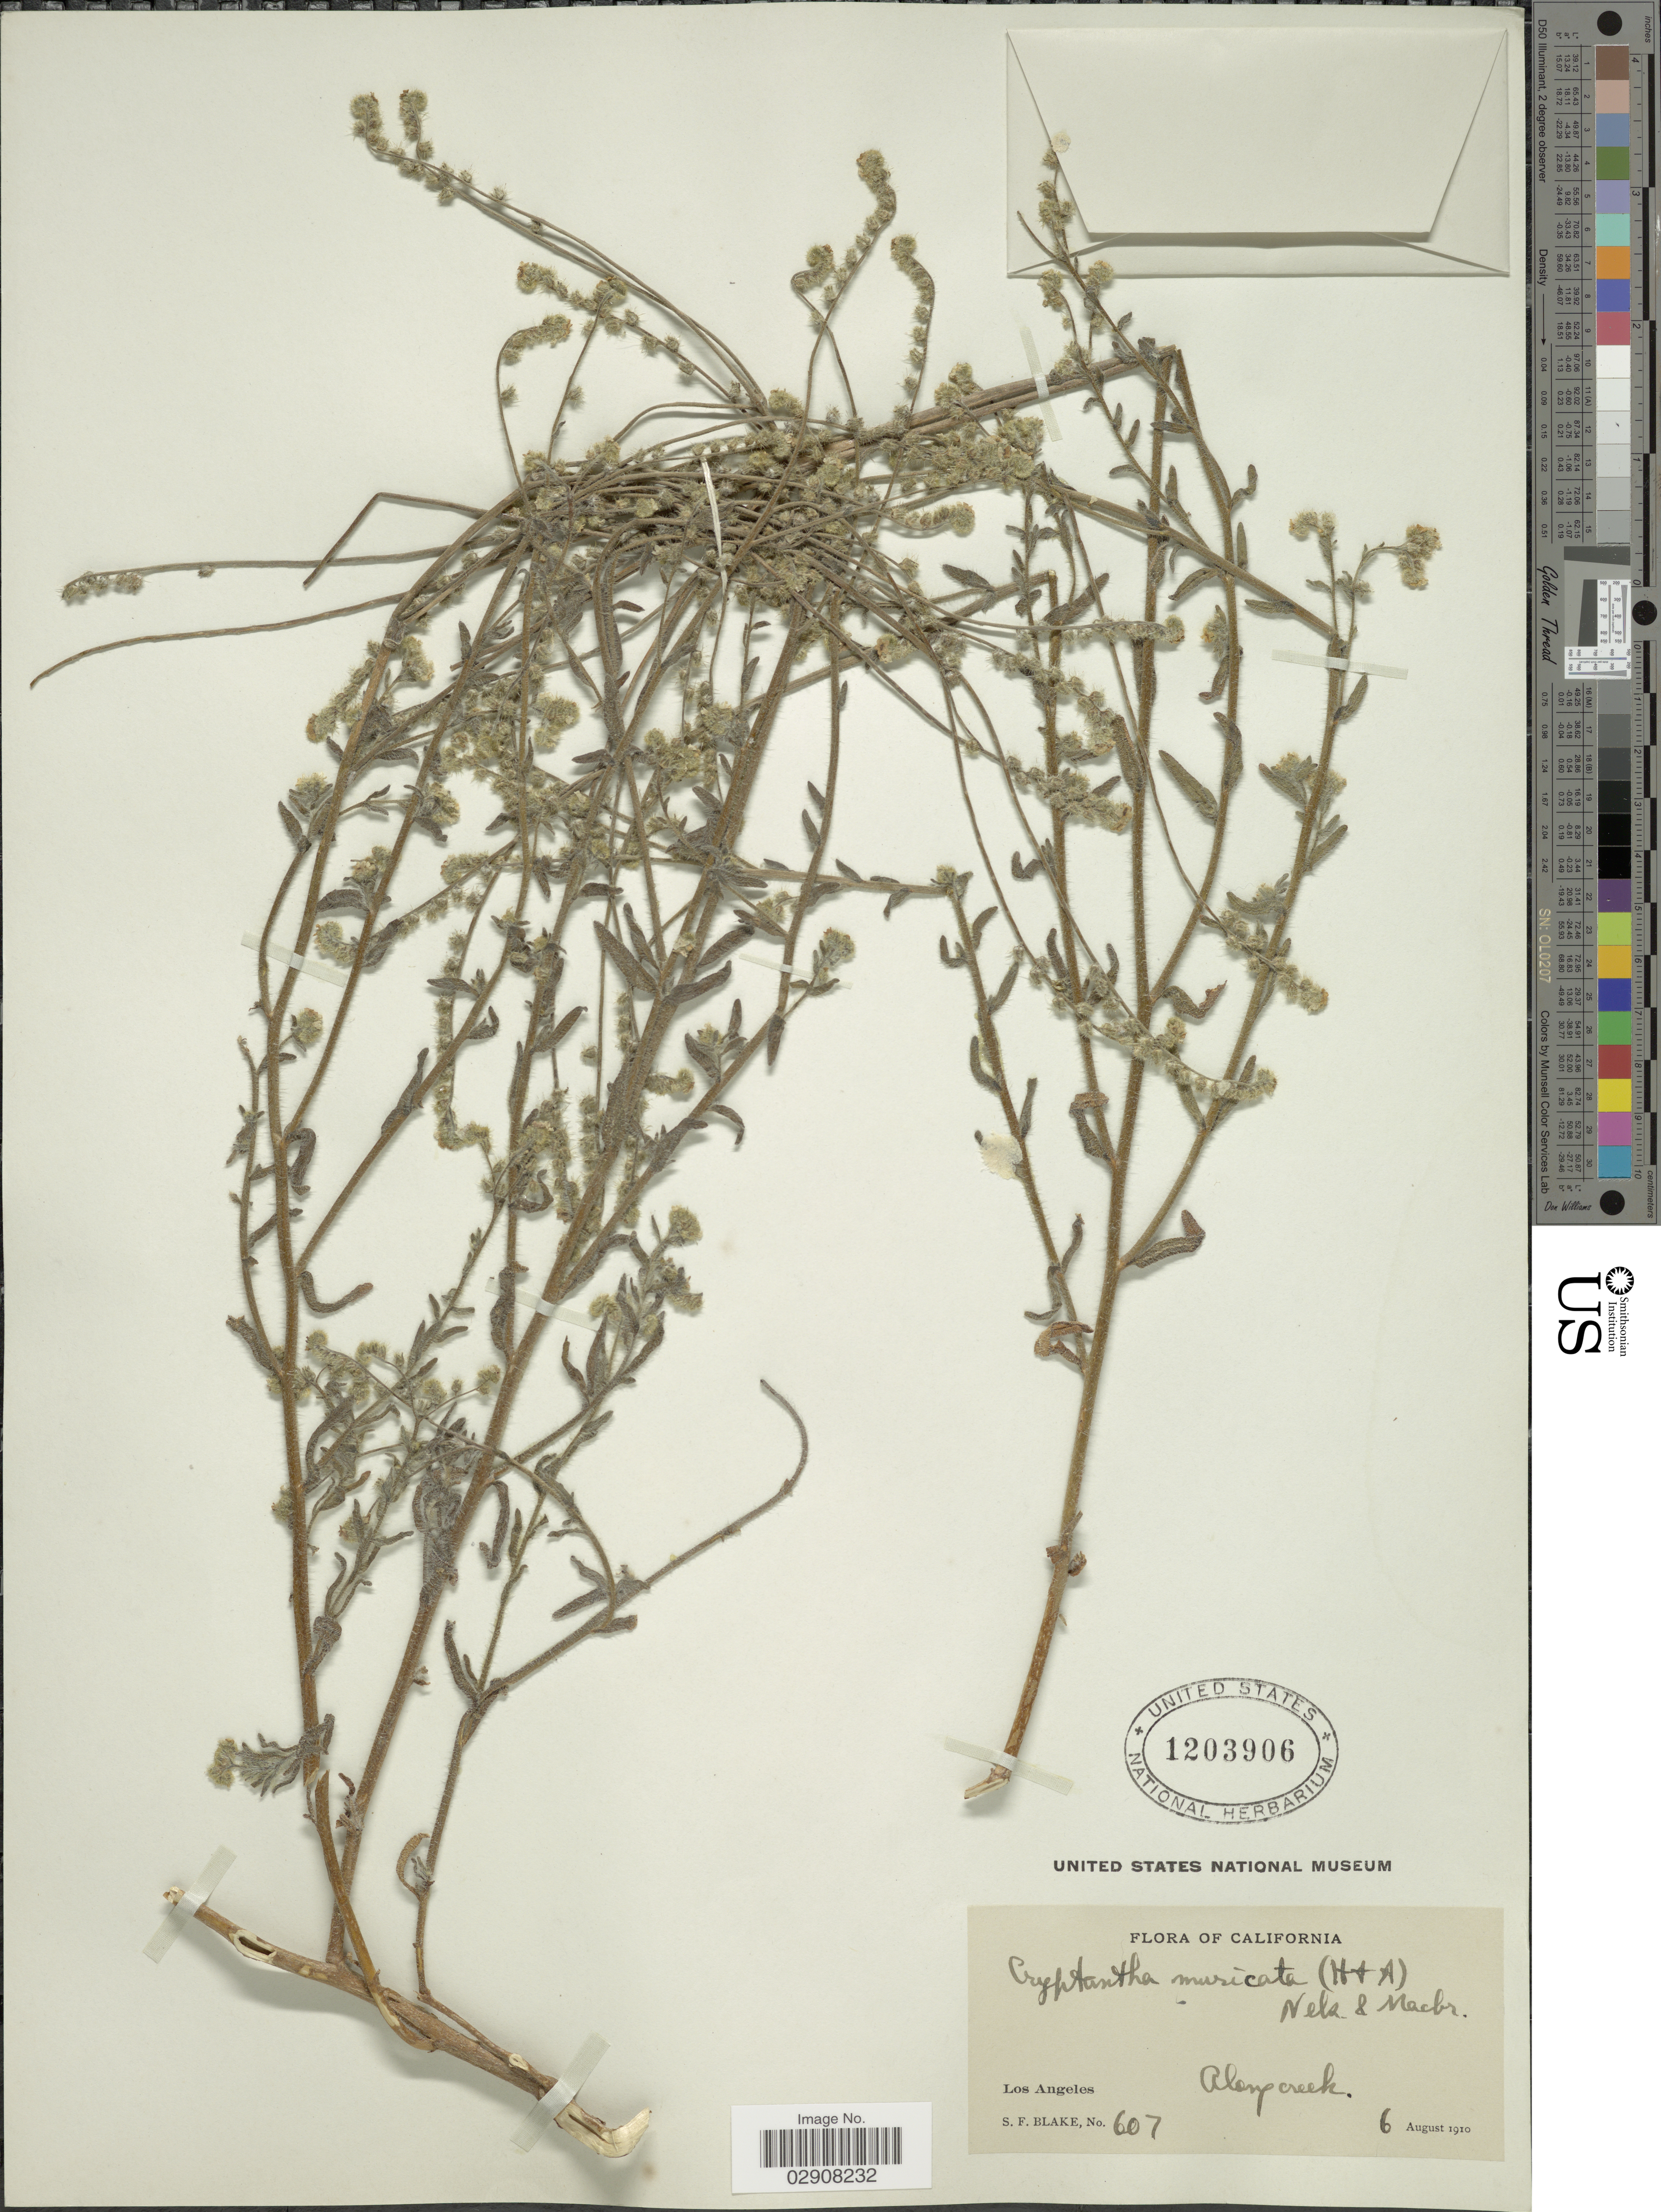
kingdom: Plantae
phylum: Tracheophyta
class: Magnoliopsida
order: Boraginales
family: Boraginaceae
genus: Cryptantha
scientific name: Cryptantha muricata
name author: (Hook. & Arn.) A. Nelson & J.F. Macbr.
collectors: S. Blake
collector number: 607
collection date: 1910-08-06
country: United States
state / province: California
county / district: Los Angeles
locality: Los Angeles. Along creek.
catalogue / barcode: US 1203906